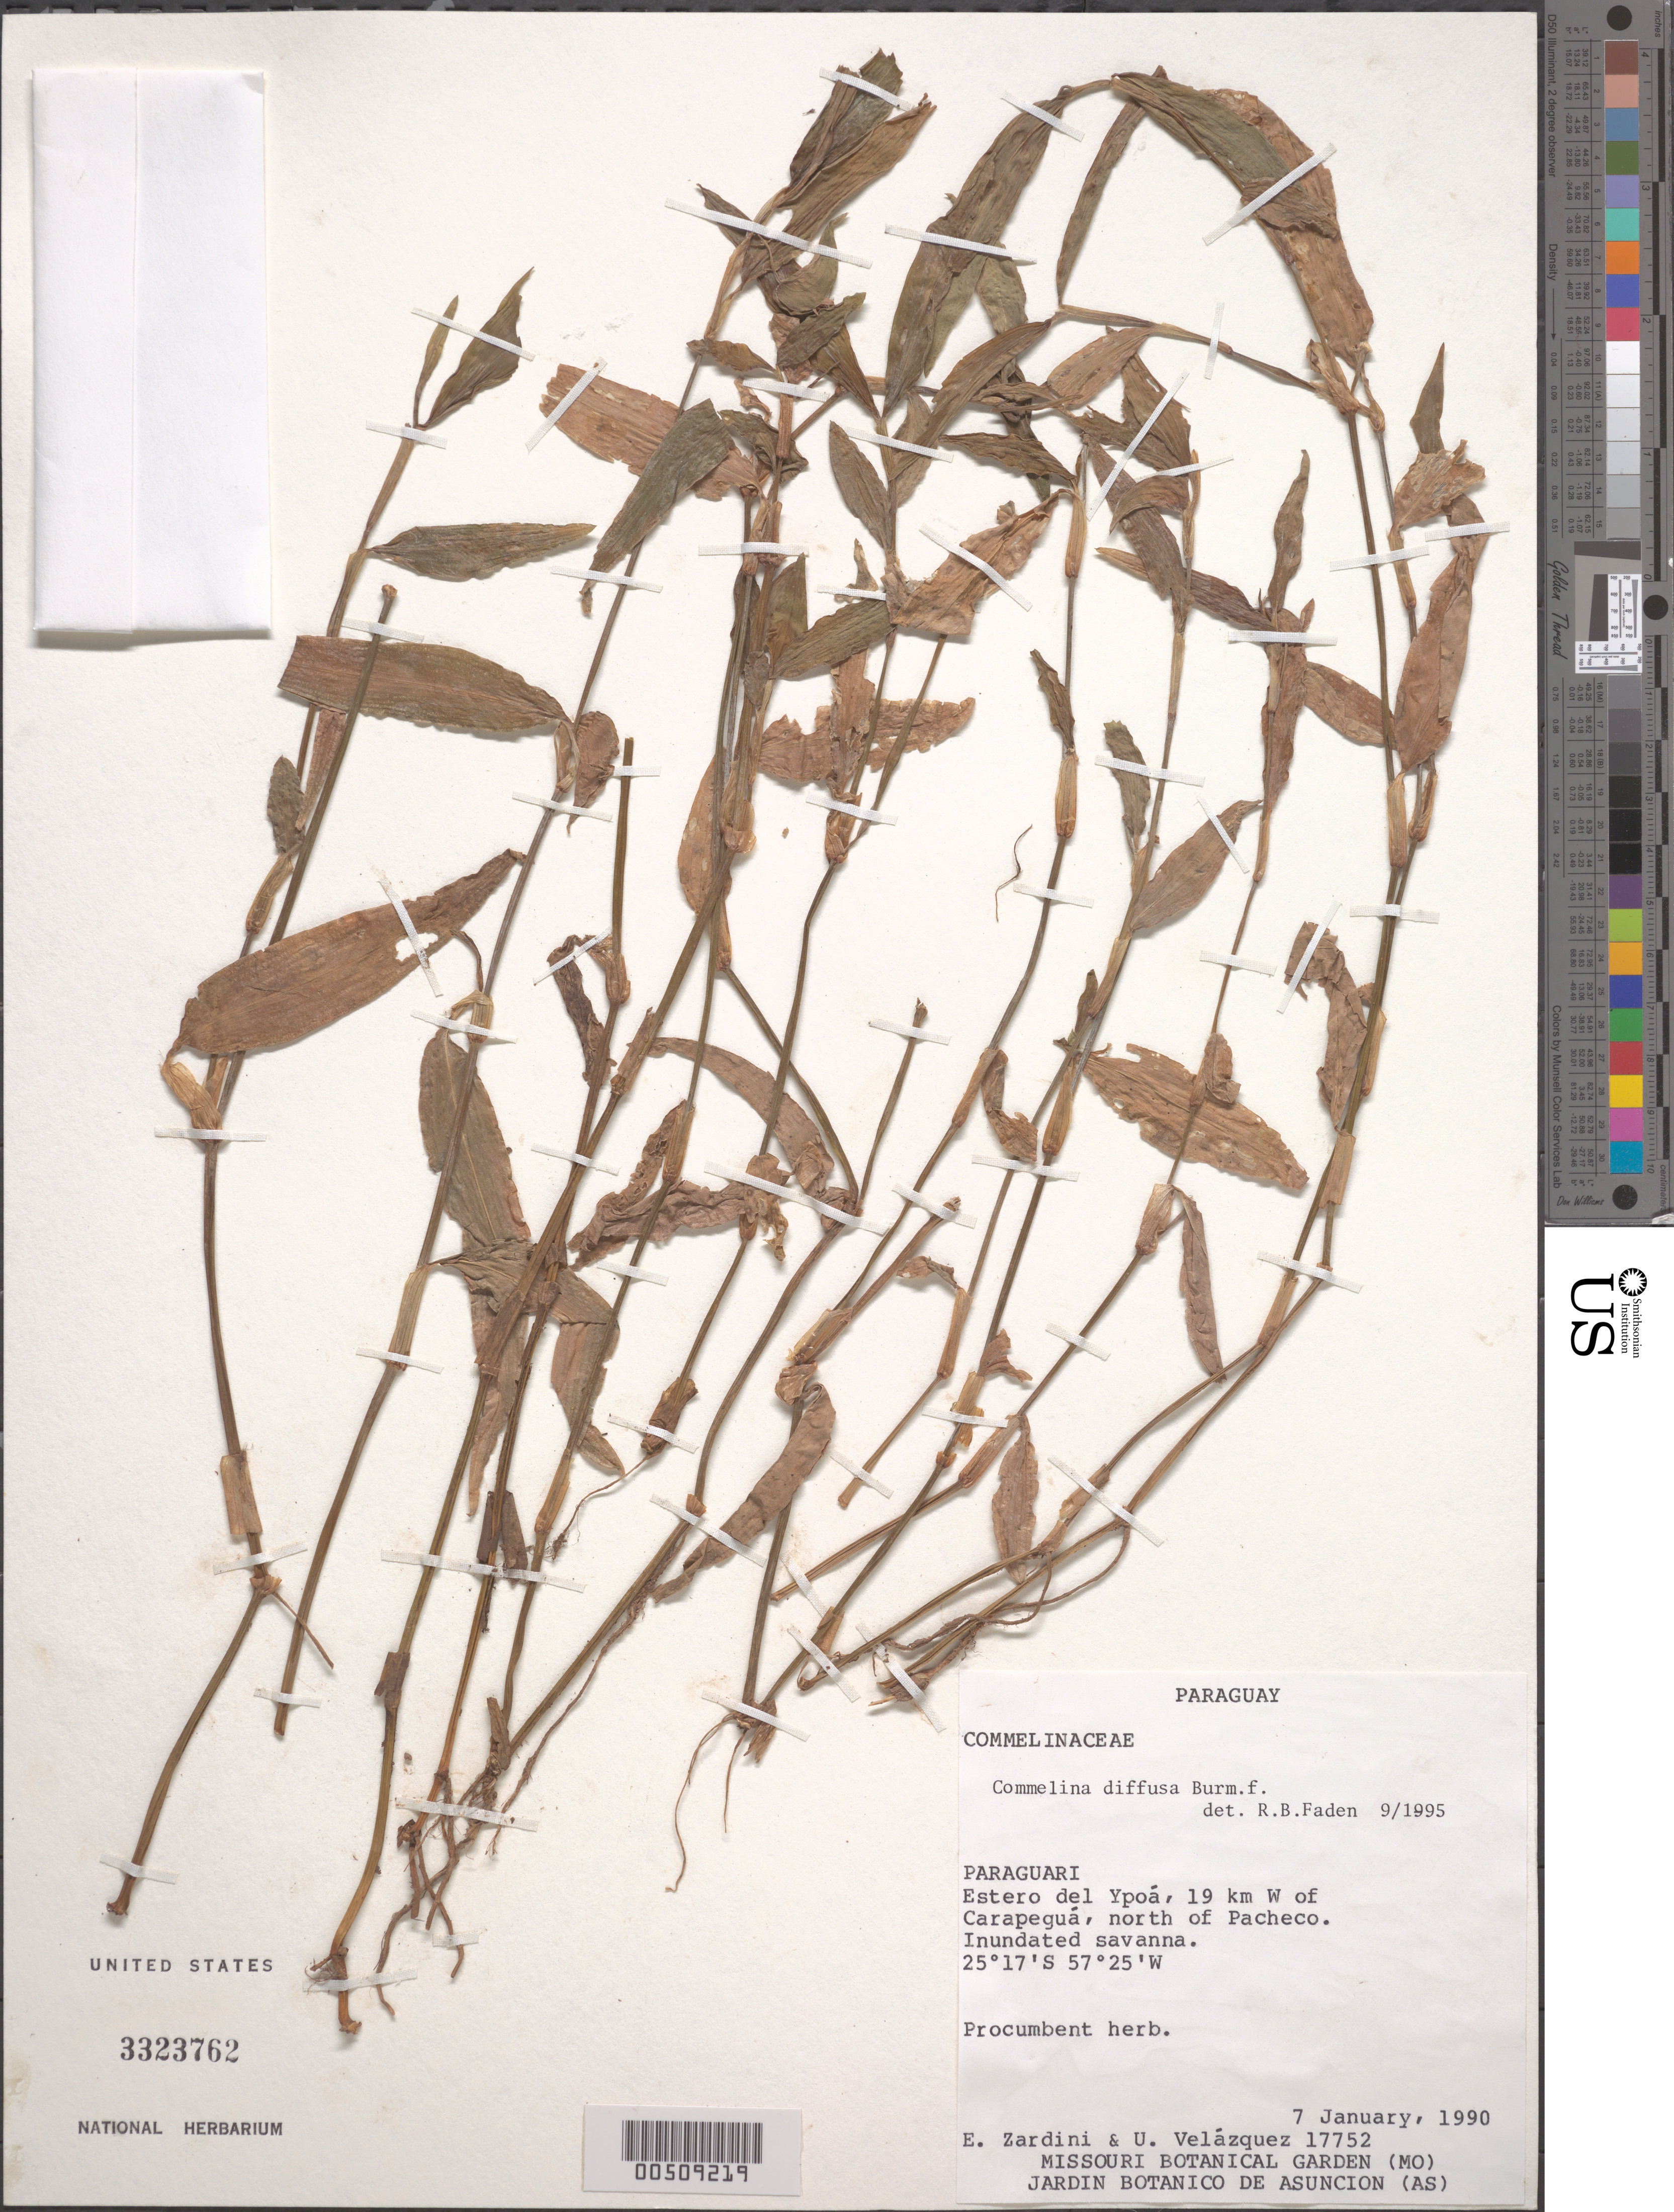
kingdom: Plantae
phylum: Tracheophyta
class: Liliopsida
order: Commelinales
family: Commelinaceae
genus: Commelina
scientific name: Commelina diffusa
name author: Burm. f.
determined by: Faden, Robert B., (US), Smithsonian Institution - National Museum of Natural History (UNITED STATES)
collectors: E. M. Zardini & U. Velazquez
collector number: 17752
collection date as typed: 07 Jan 1990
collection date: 1990-01-07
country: Paraguay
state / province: Paraguarí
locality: W of carapegua, n of pacheco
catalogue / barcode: US 3323762